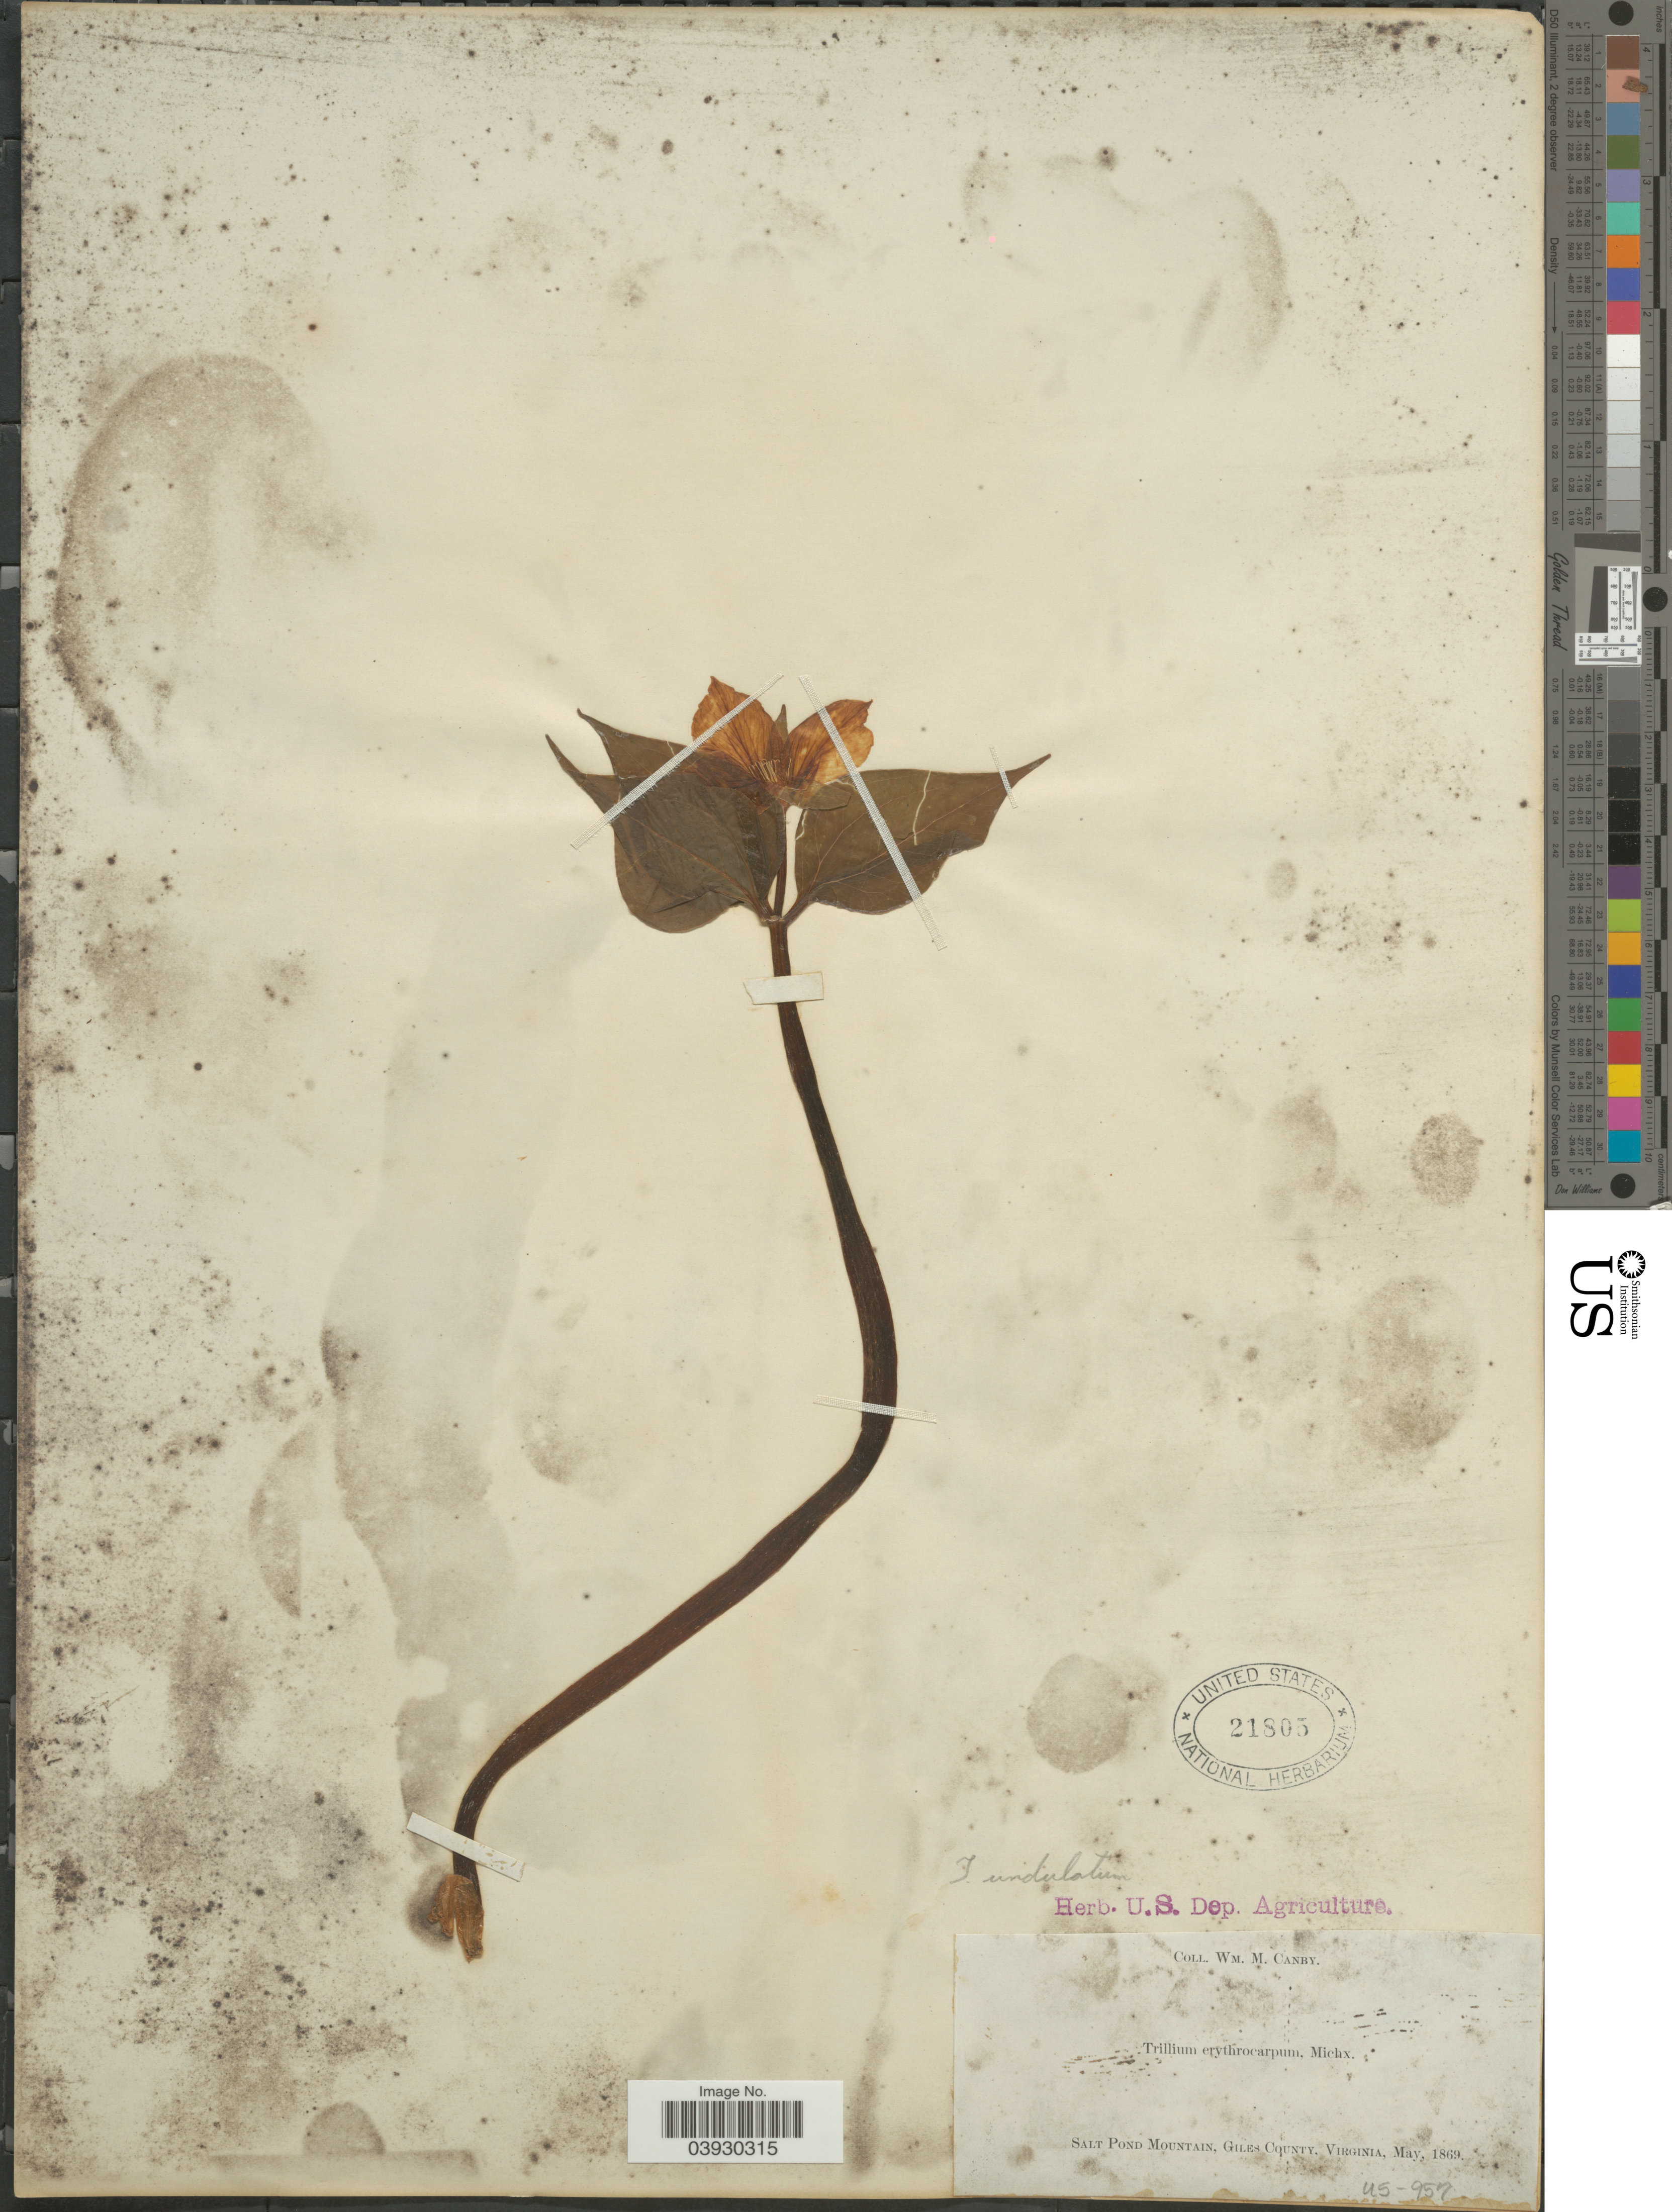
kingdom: Plantae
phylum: Tracheophyta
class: Liliopsida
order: Liliales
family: Melanthiaceae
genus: Trillium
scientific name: Trillium undulatum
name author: Willd.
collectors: W. Canby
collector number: US-957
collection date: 1869-05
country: United States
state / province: Virginia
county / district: Giles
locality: Salt Pond Mountain, Giles County.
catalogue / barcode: US 21805